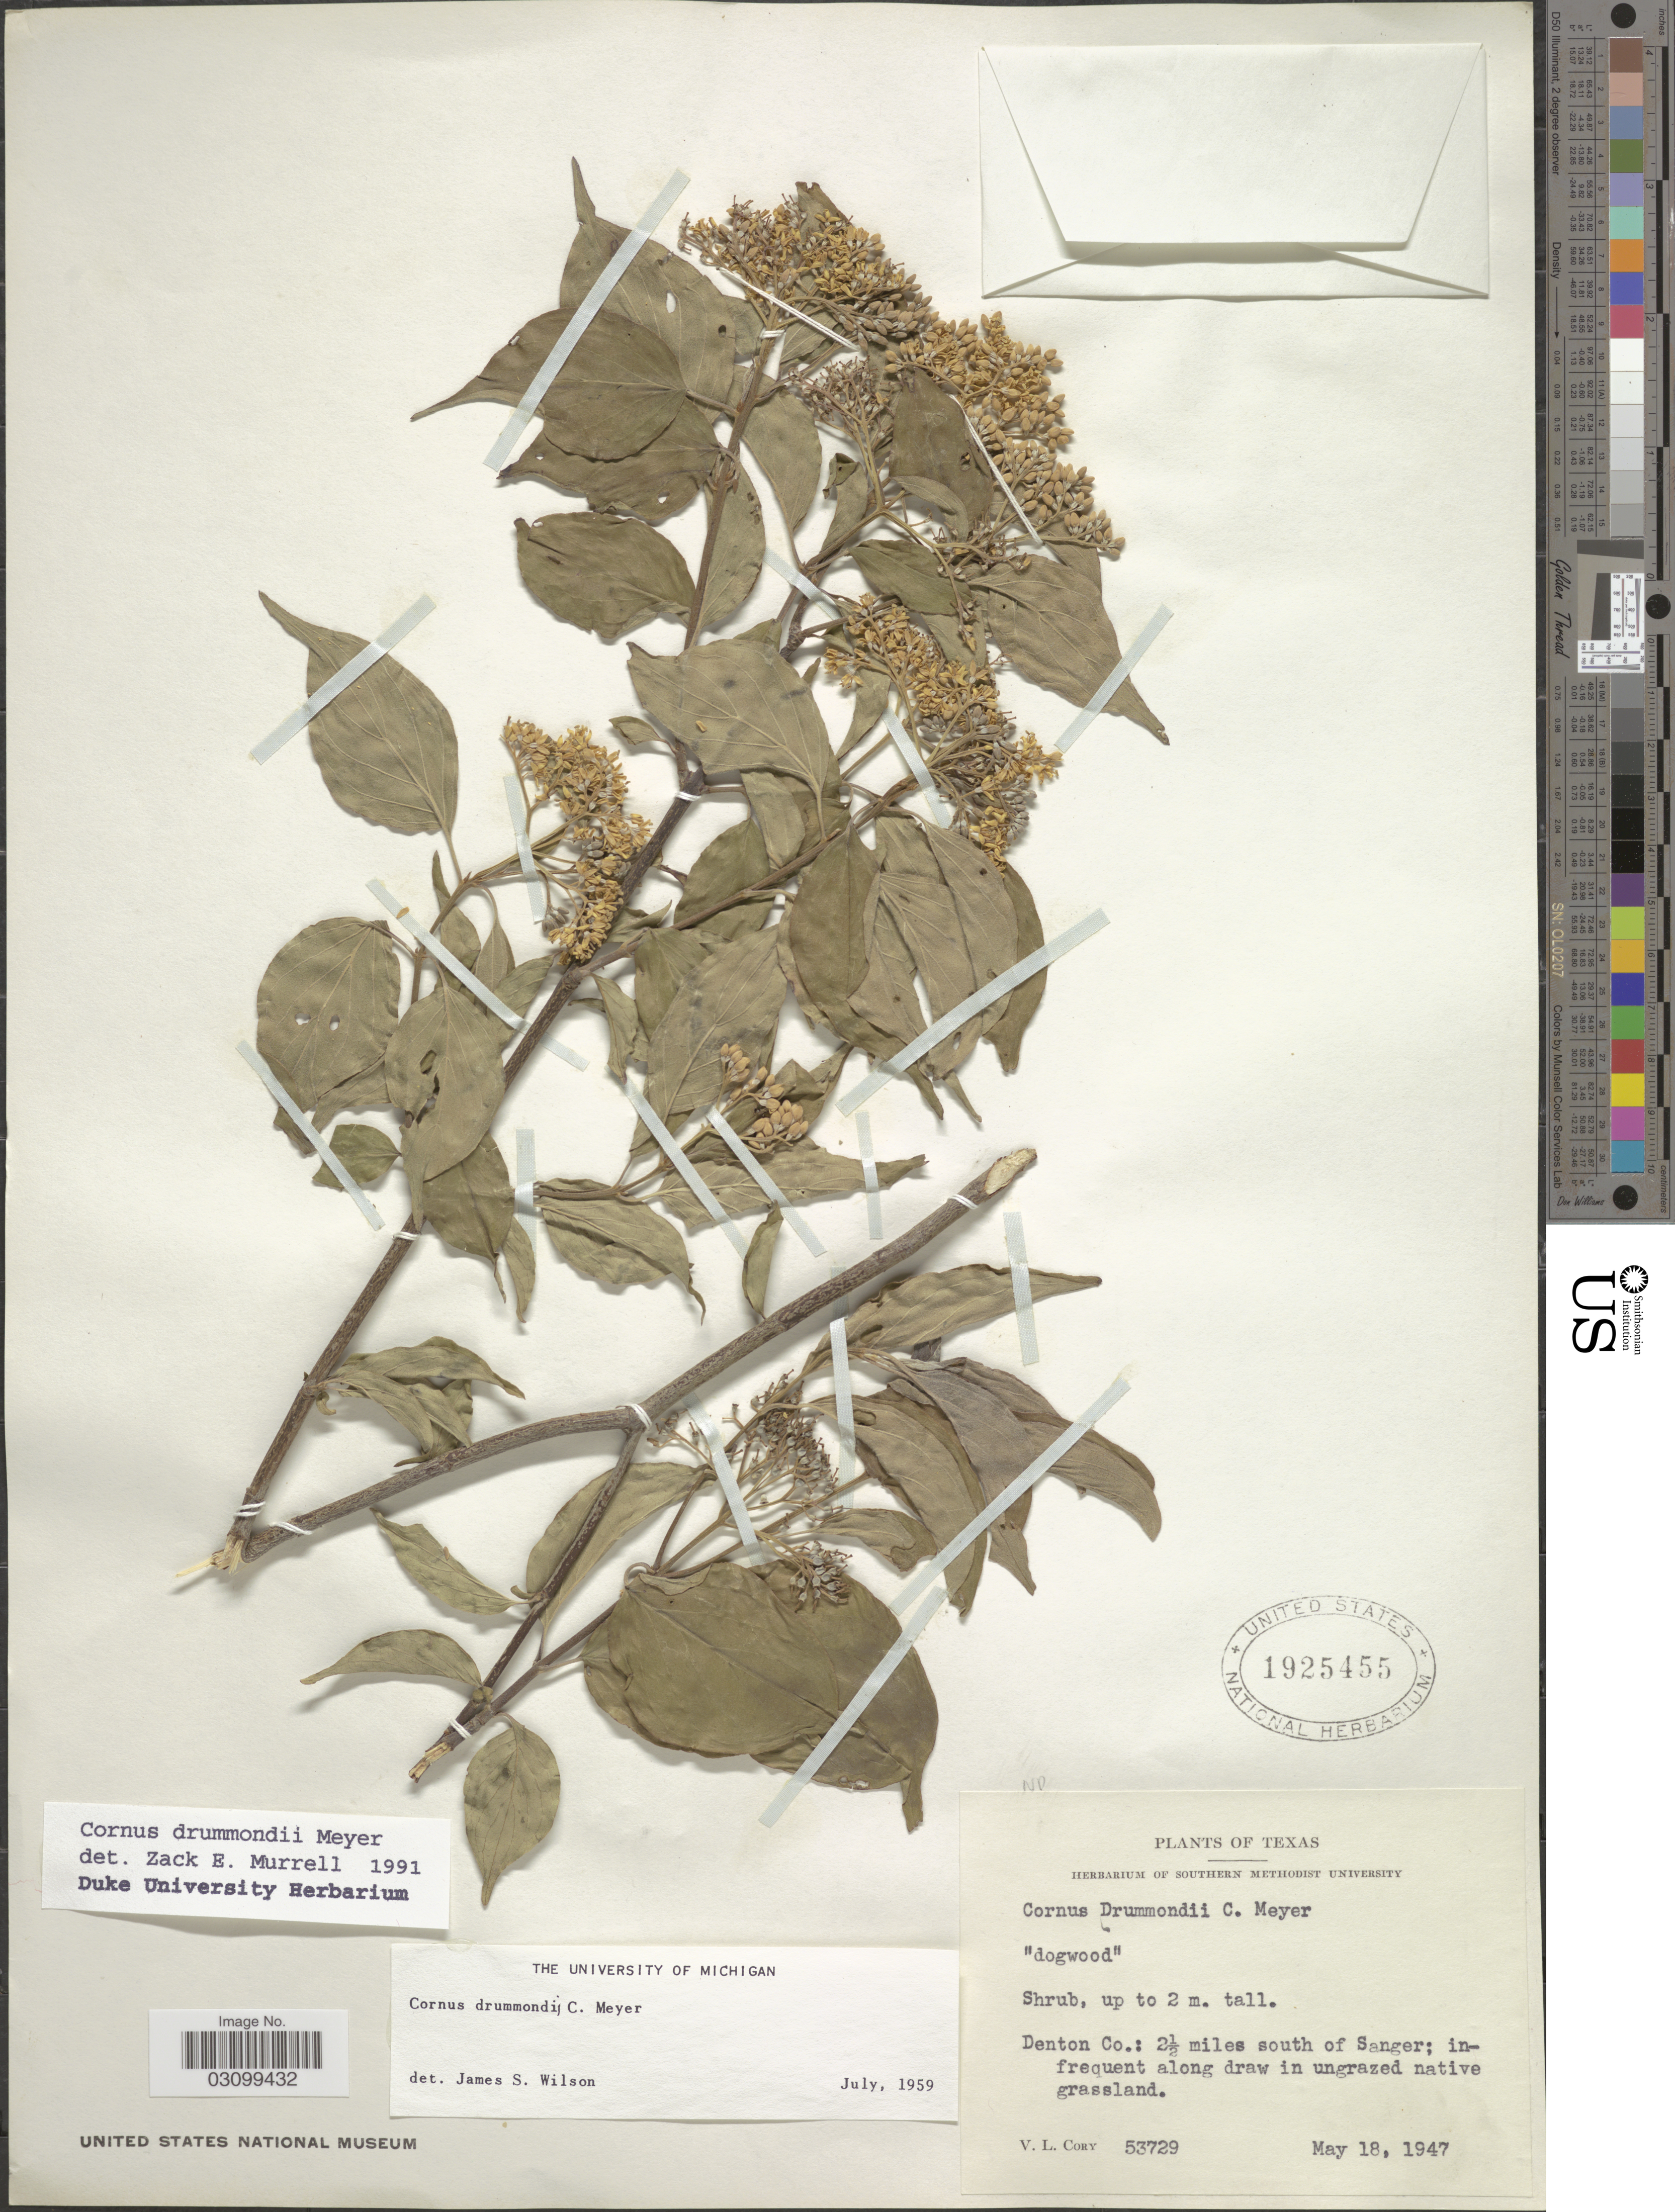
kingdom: Plantae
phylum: Tracheophyta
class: Magnoliopsida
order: Cornales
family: Cornaceae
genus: Cornus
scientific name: Cornus drummondii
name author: C.A. Mey.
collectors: V. Cory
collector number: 53729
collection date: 1947-05-18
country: United States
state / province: Texas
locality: Denton Co.: 2½ miles south of Sanger.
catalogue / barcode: US 1925455